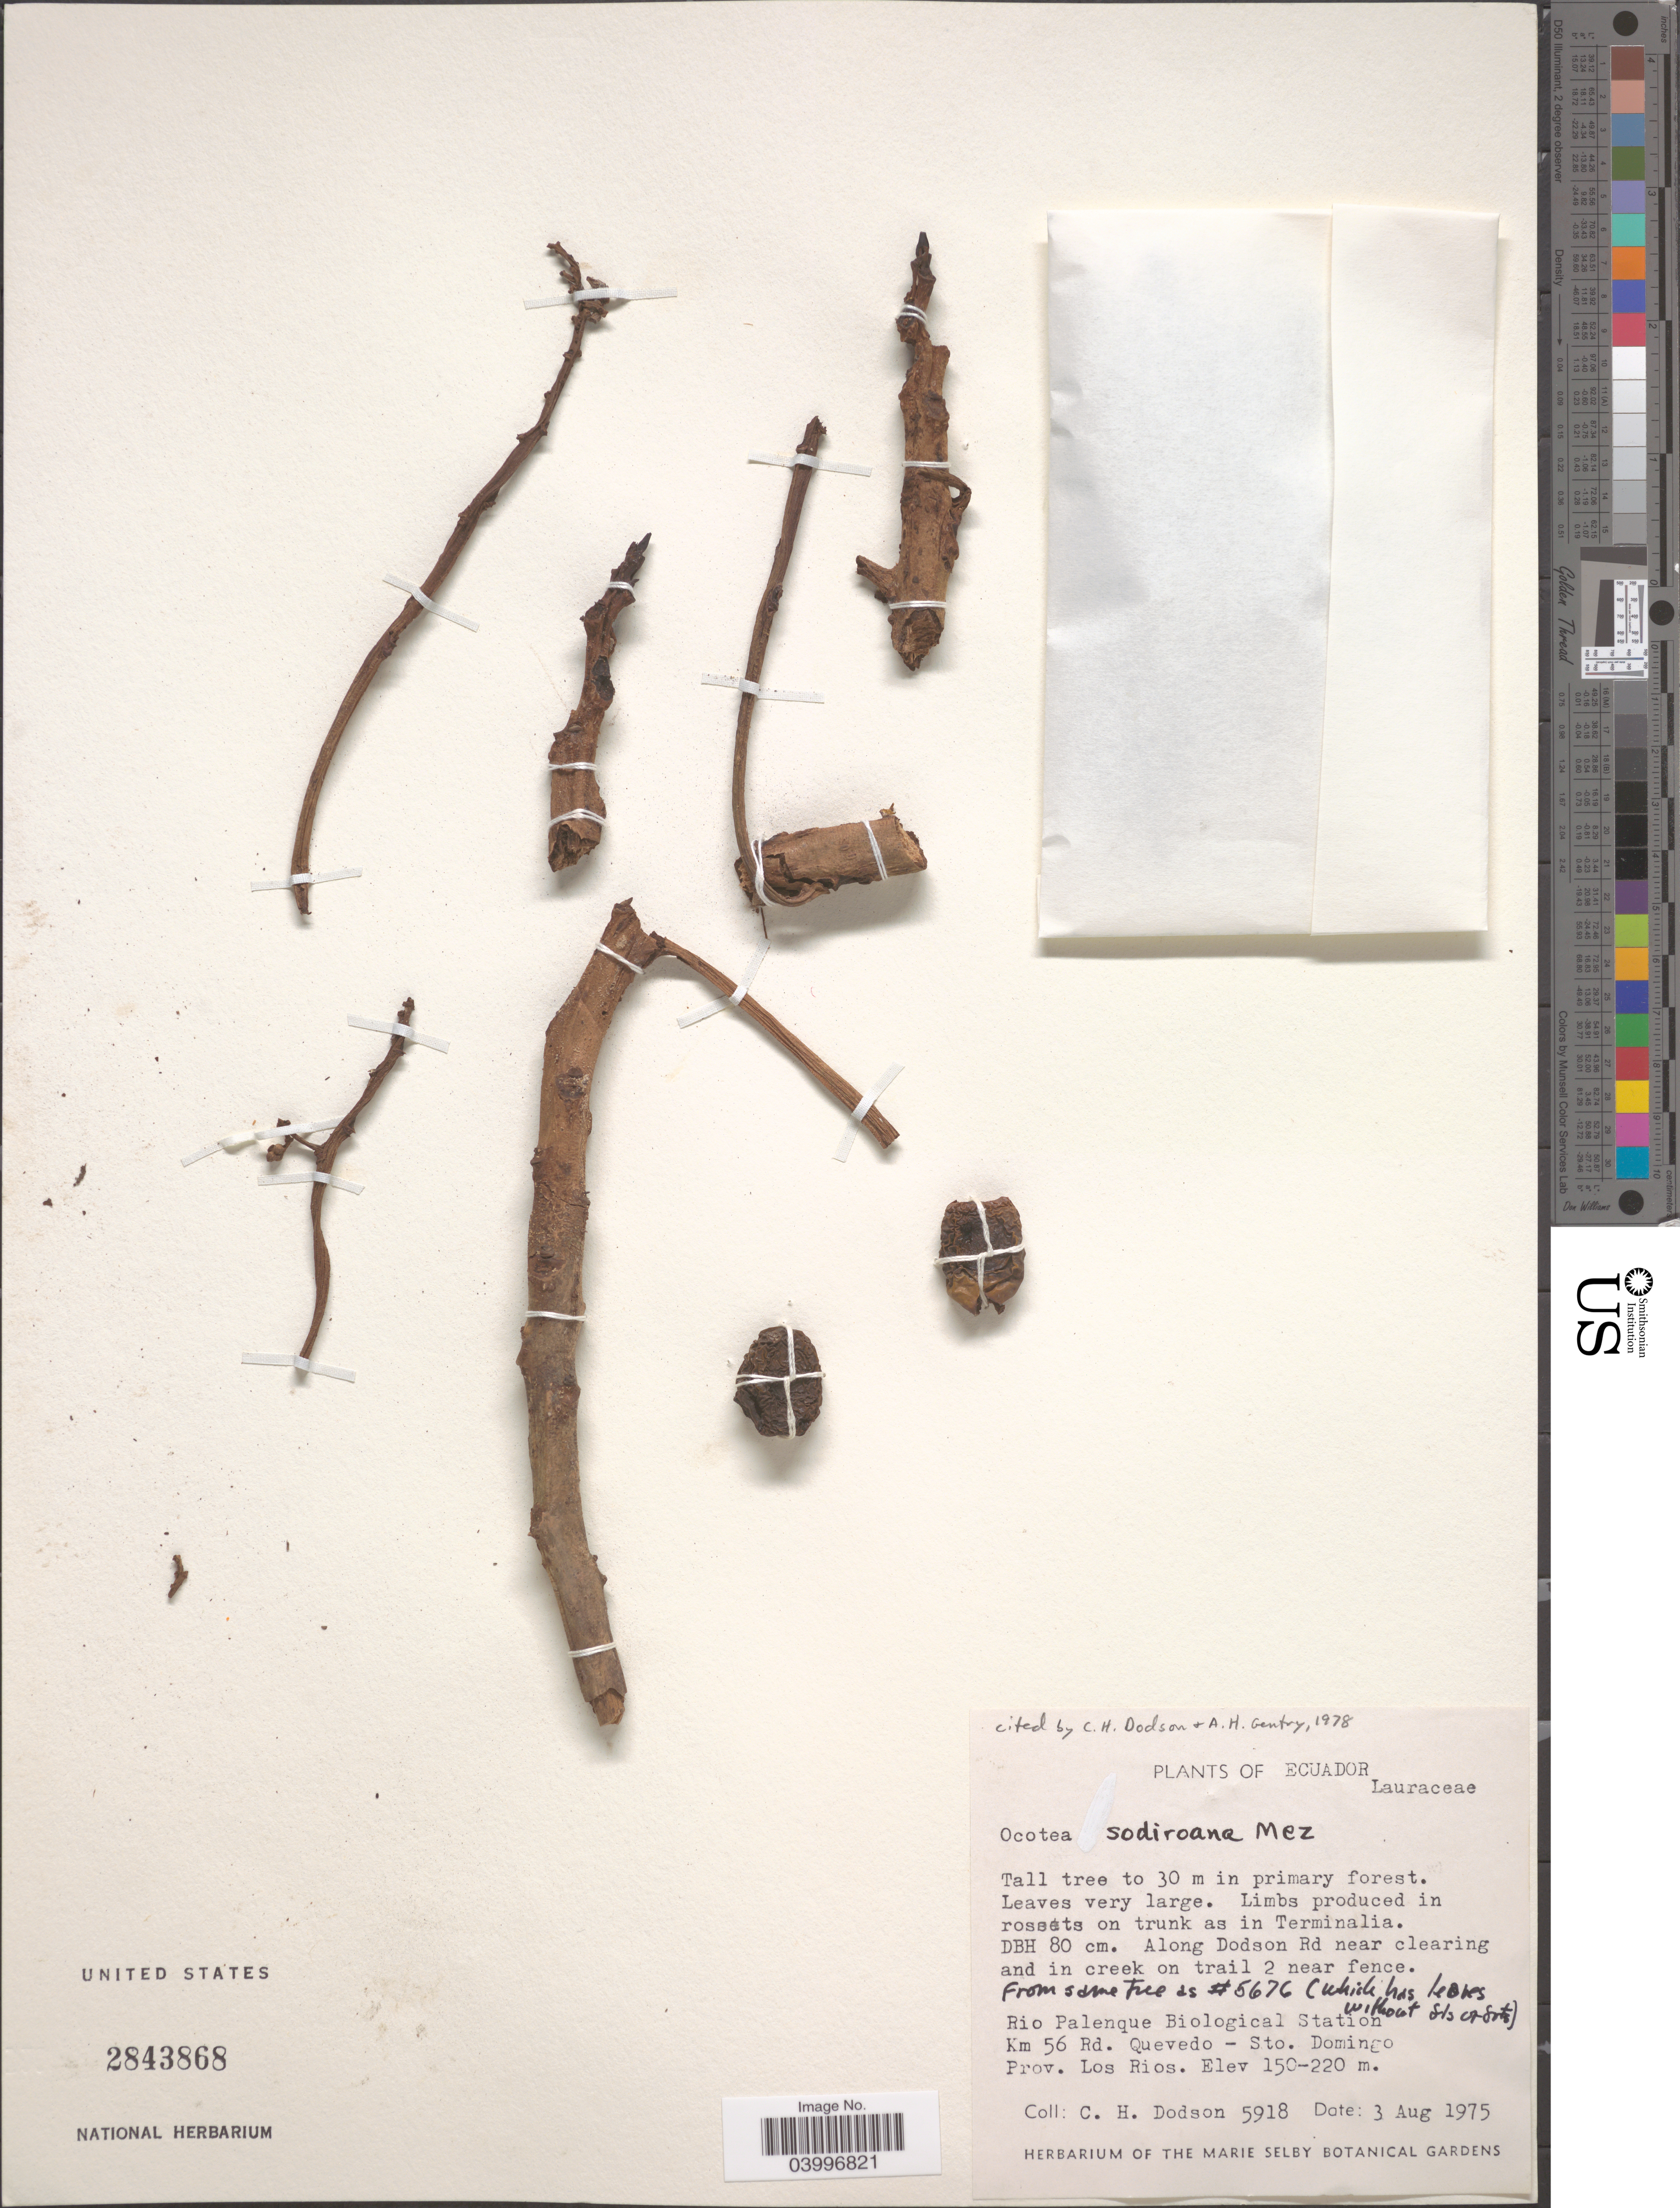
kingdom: Plantae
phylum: Tracheophyta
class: Magnoliopsida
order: Laurales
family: Lauraceae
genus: Ocotea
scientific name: Ocotea sodiroana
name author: (Nees) Mez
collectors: C. H. Dodson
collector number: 5918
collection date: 1975-08-03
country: Ecuador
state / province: Los Ríos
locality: Along Dodson Rd near clearing and in creek on trail 2 near fence. Rio Palenque Biological Station Km 56 Rd. Quevedo - Sto. Domingo Prov. Los Rios.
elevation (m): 150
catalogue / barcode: US 2843868